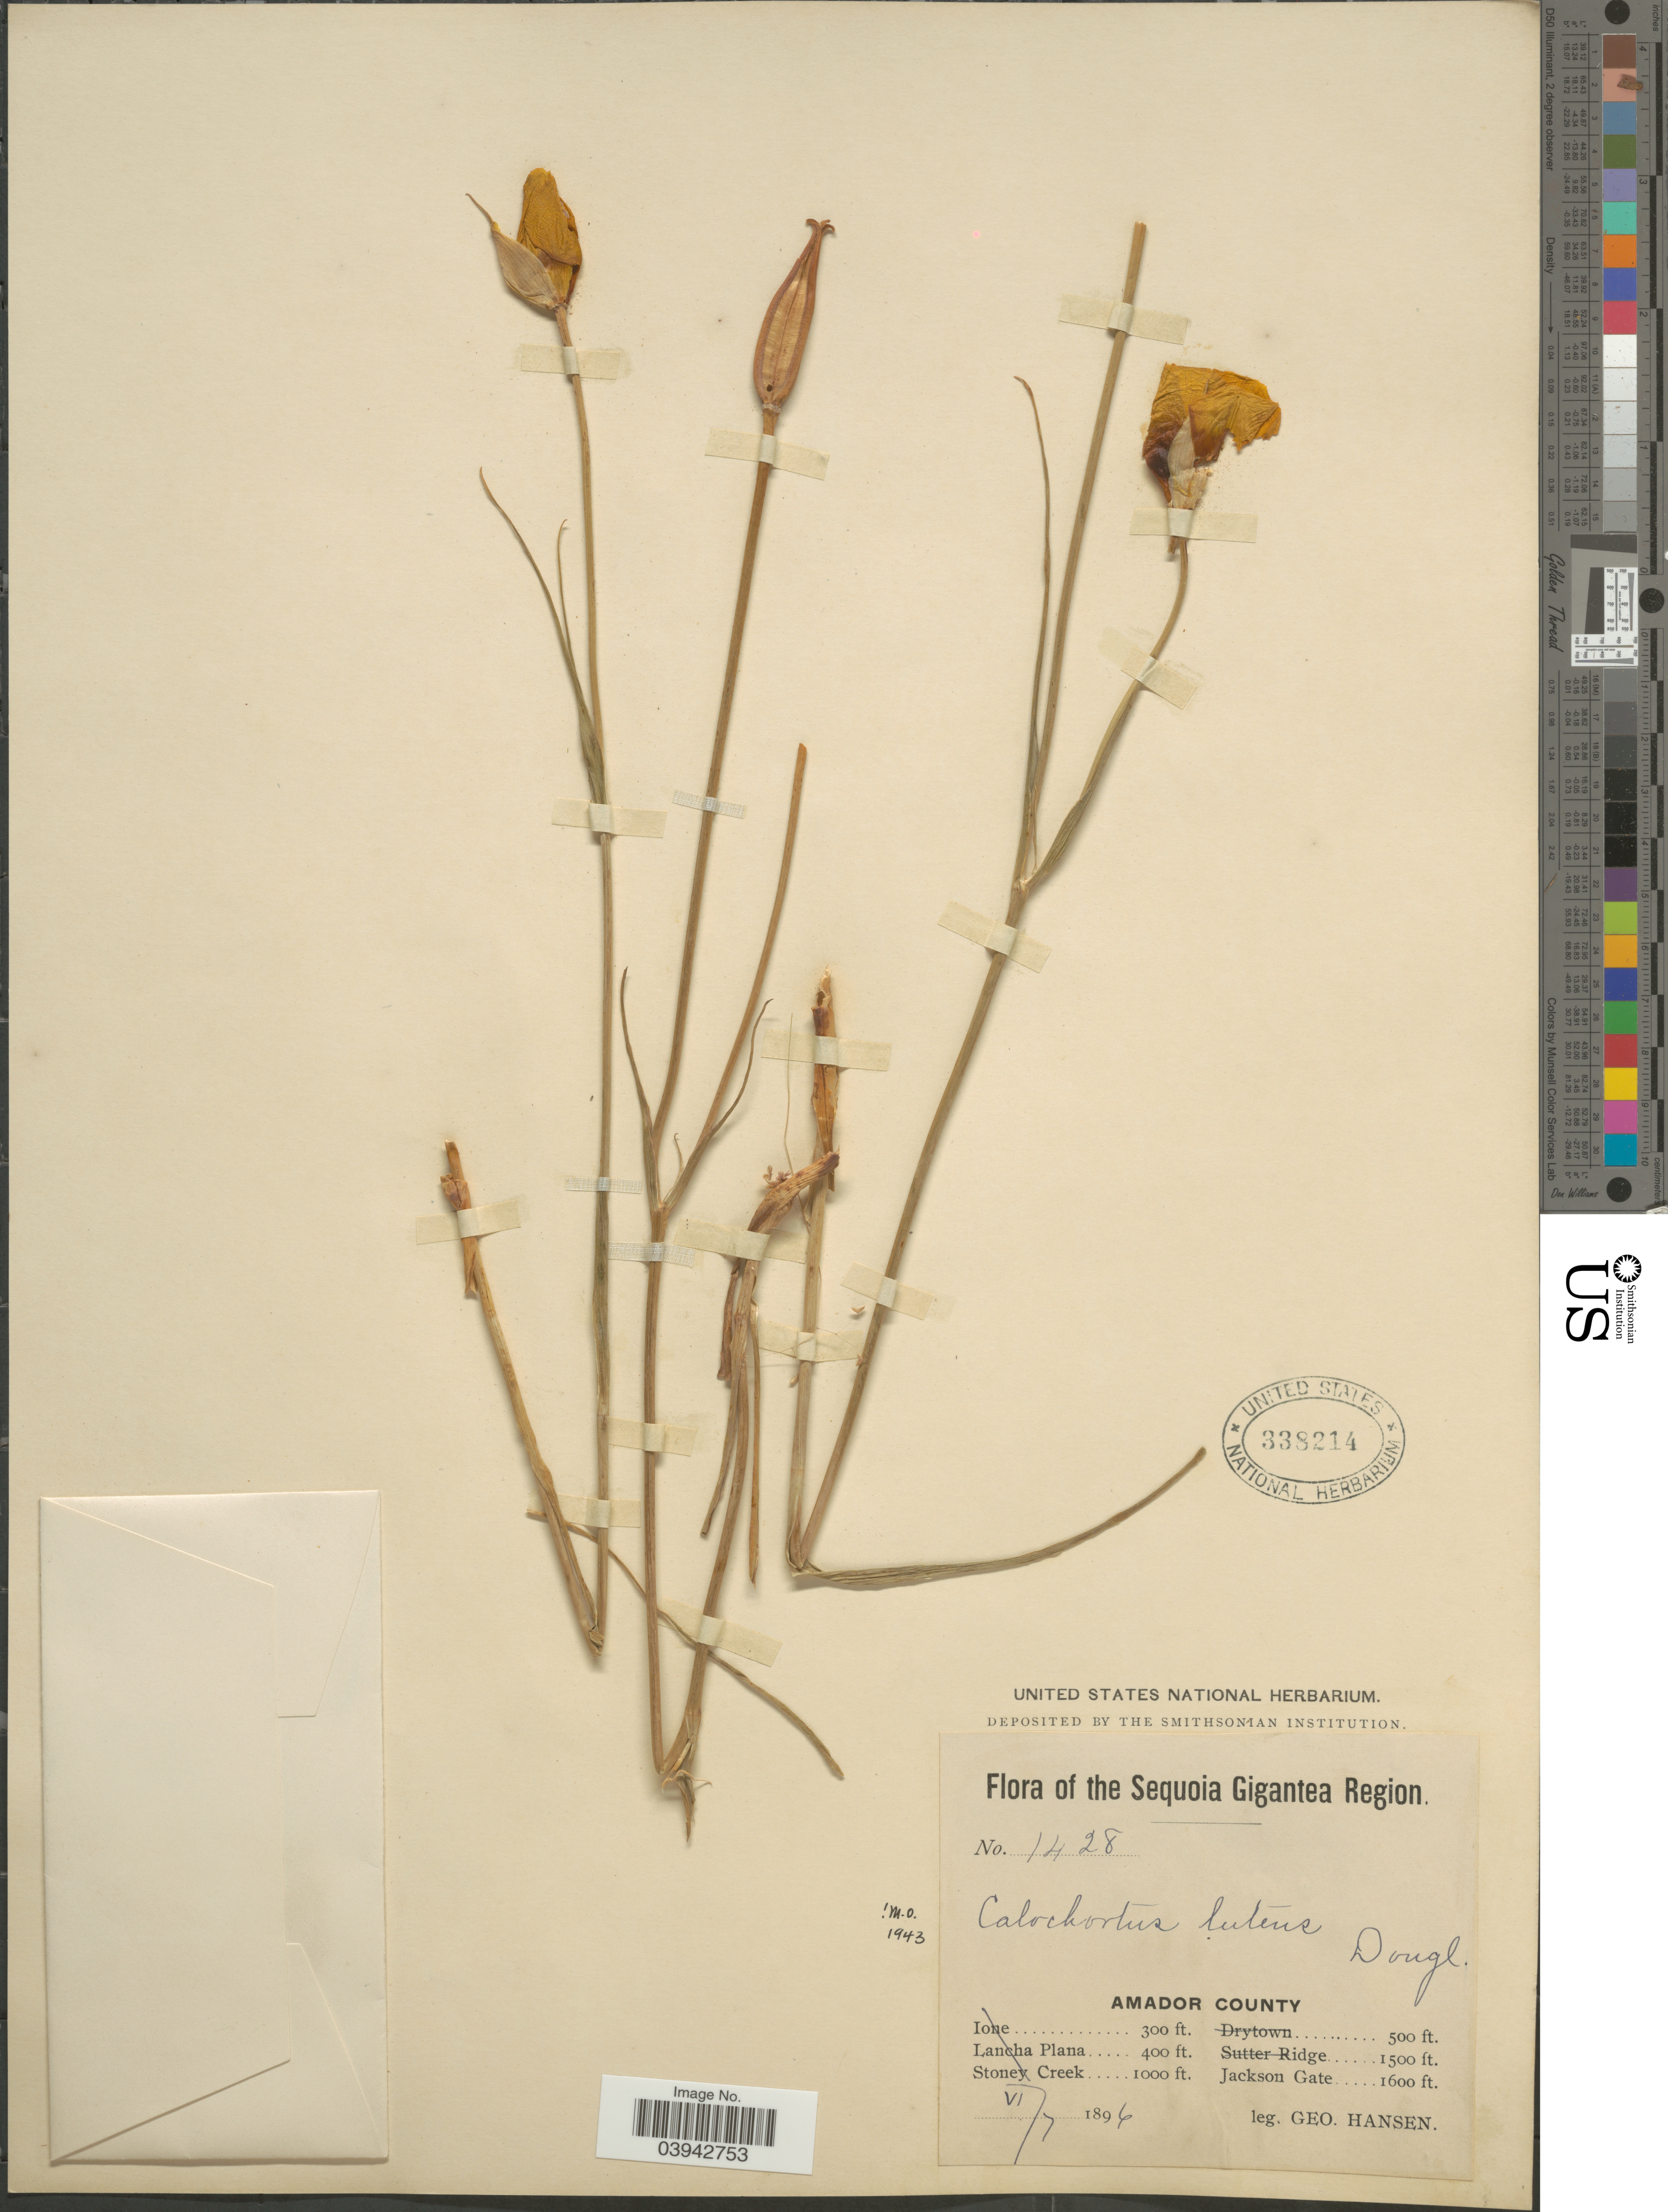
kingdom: Plantae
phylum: Tracheophyta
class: Liliopsida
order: Liliales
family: Liliaceae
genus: Calochortus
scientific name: Calochortus luteus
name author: Douglas ex Lindl.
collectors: G. Hansen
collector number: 1428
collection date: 1896-06-07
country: United States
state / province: California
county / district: Amador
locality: The Sequoia Gigantea Region. Amador County. Jackson Gate.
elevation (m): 488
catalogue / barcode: US 338214